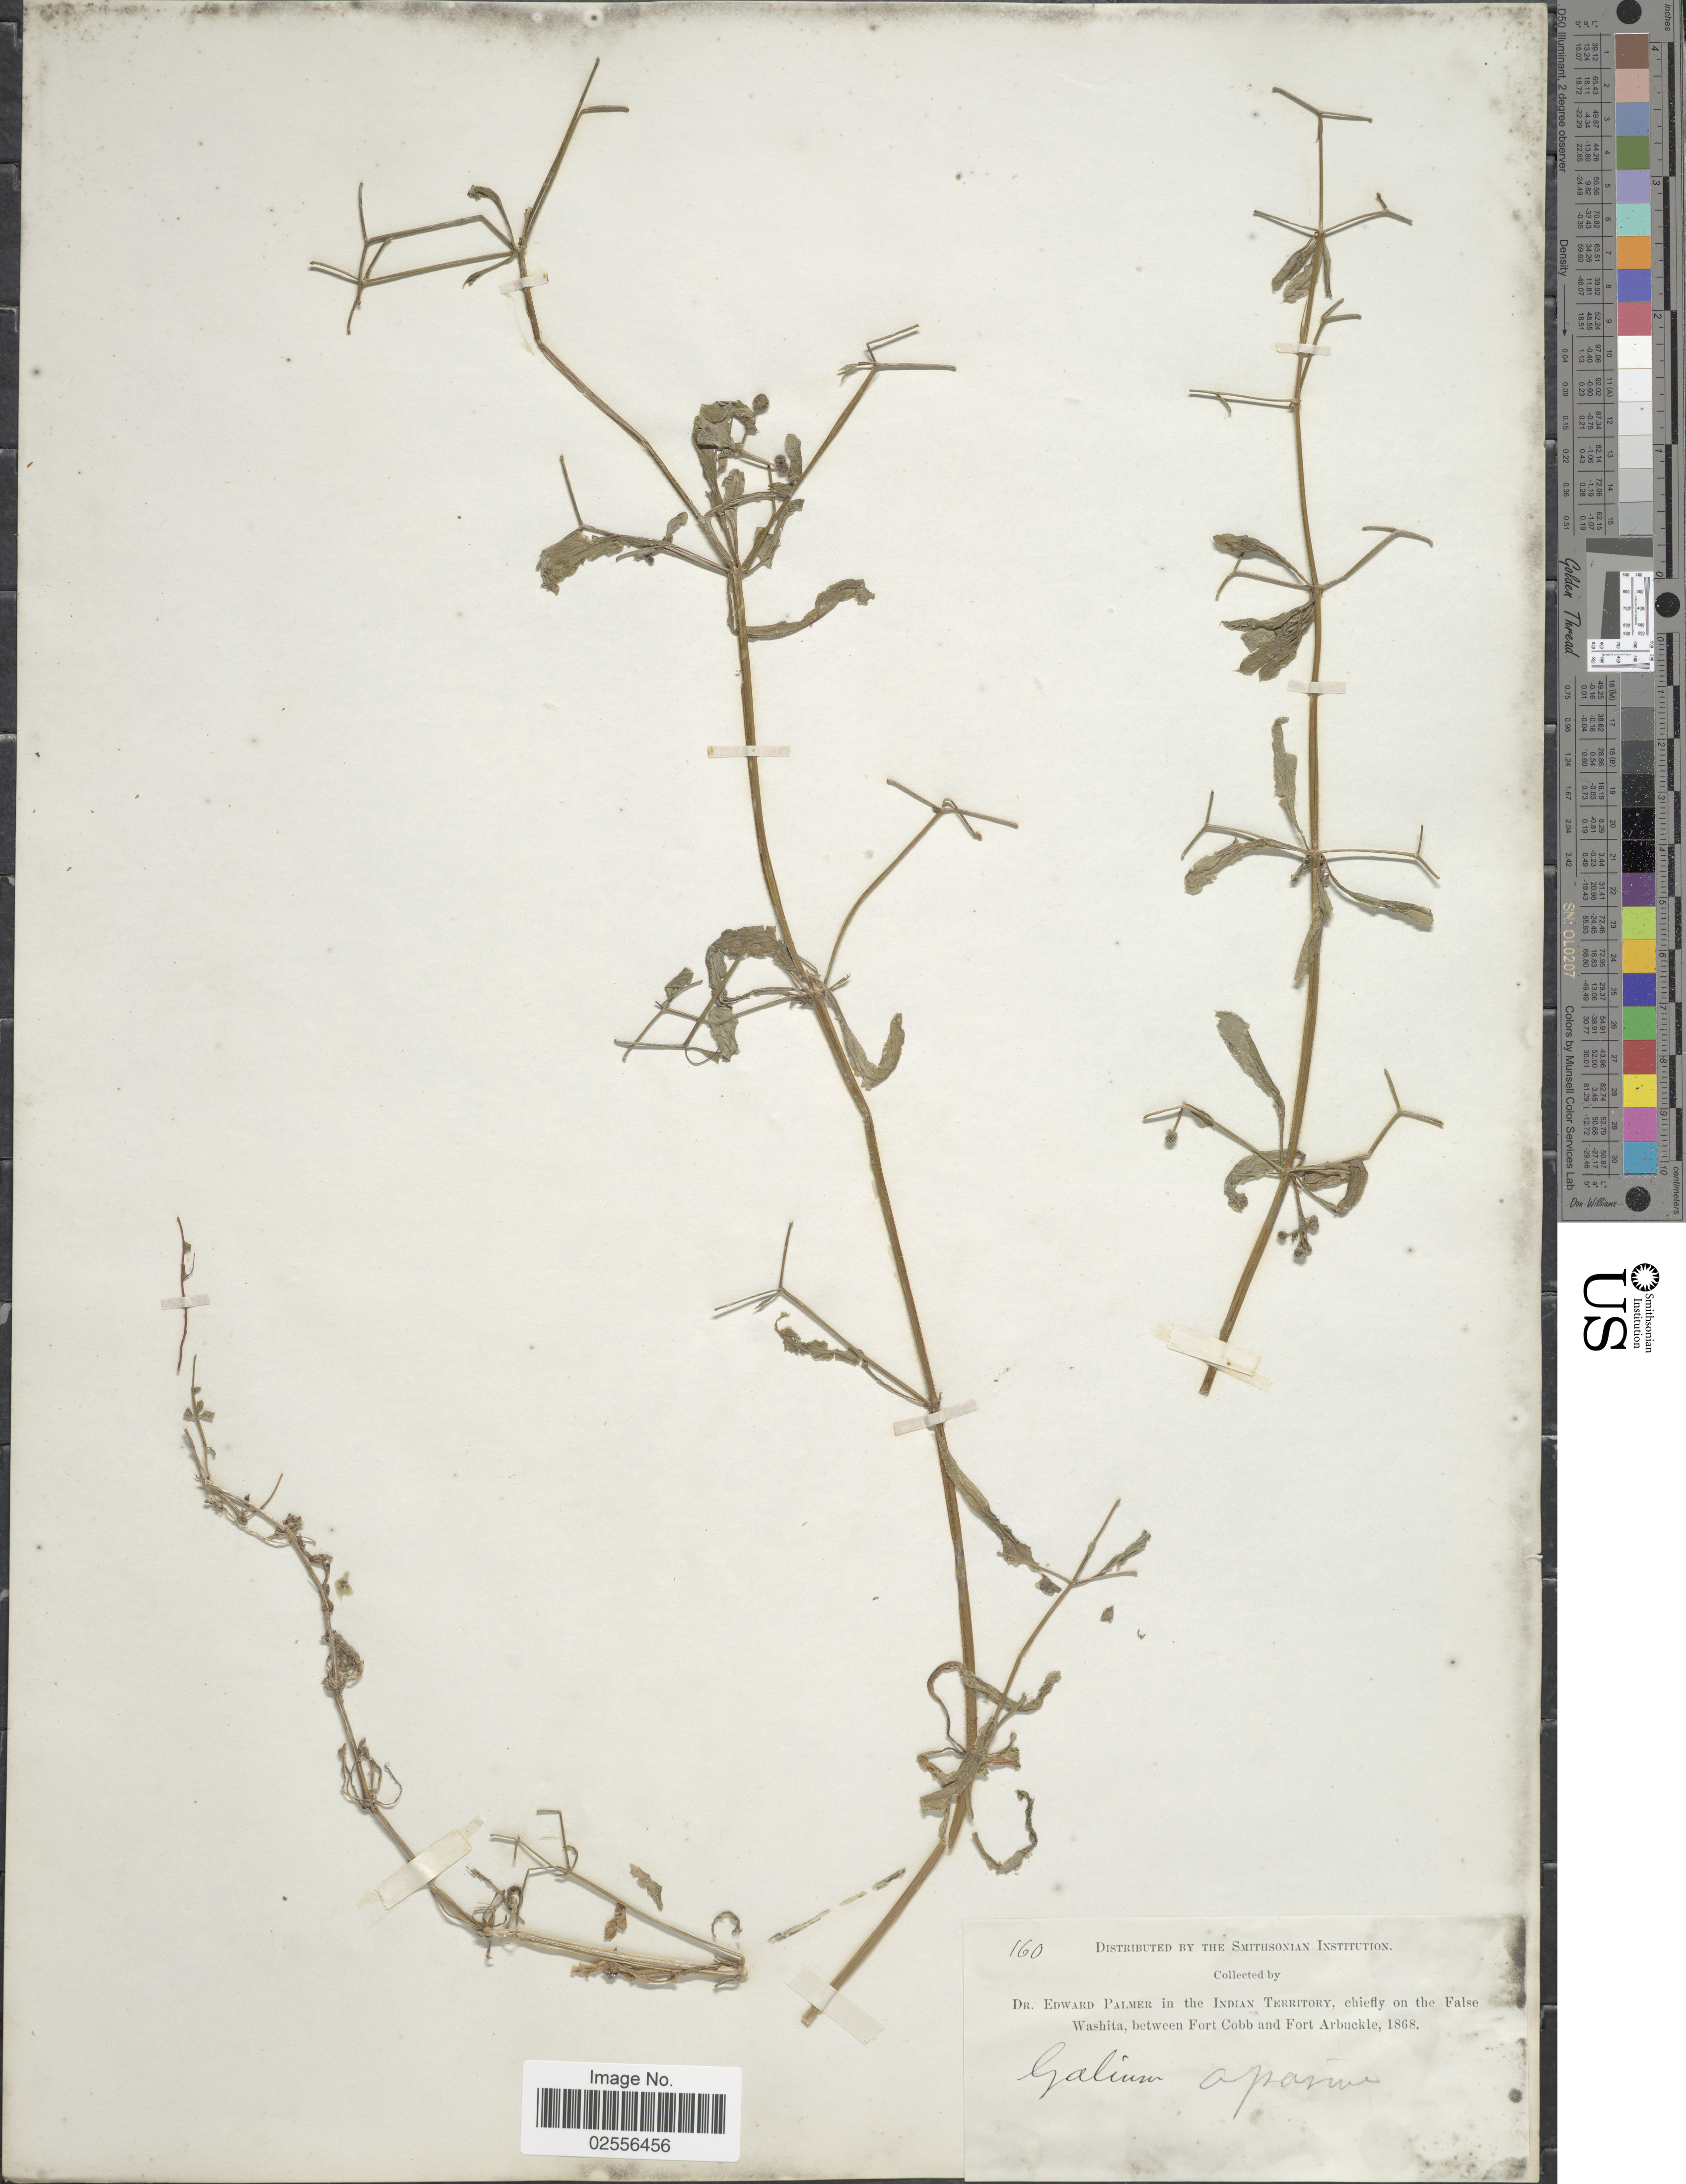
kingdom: Plantae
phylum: Tracheophyta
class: Magnoliopsida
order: Gentianales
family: Rubiaceae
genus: Galium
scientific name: Galium aparine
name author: L.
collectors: E. Palmer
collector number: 160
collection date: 1868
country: United States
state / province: Oklahoma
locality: In the Indian Territory, chiefly on the False Washita, between Fort Cobb and Fort Arbuckle